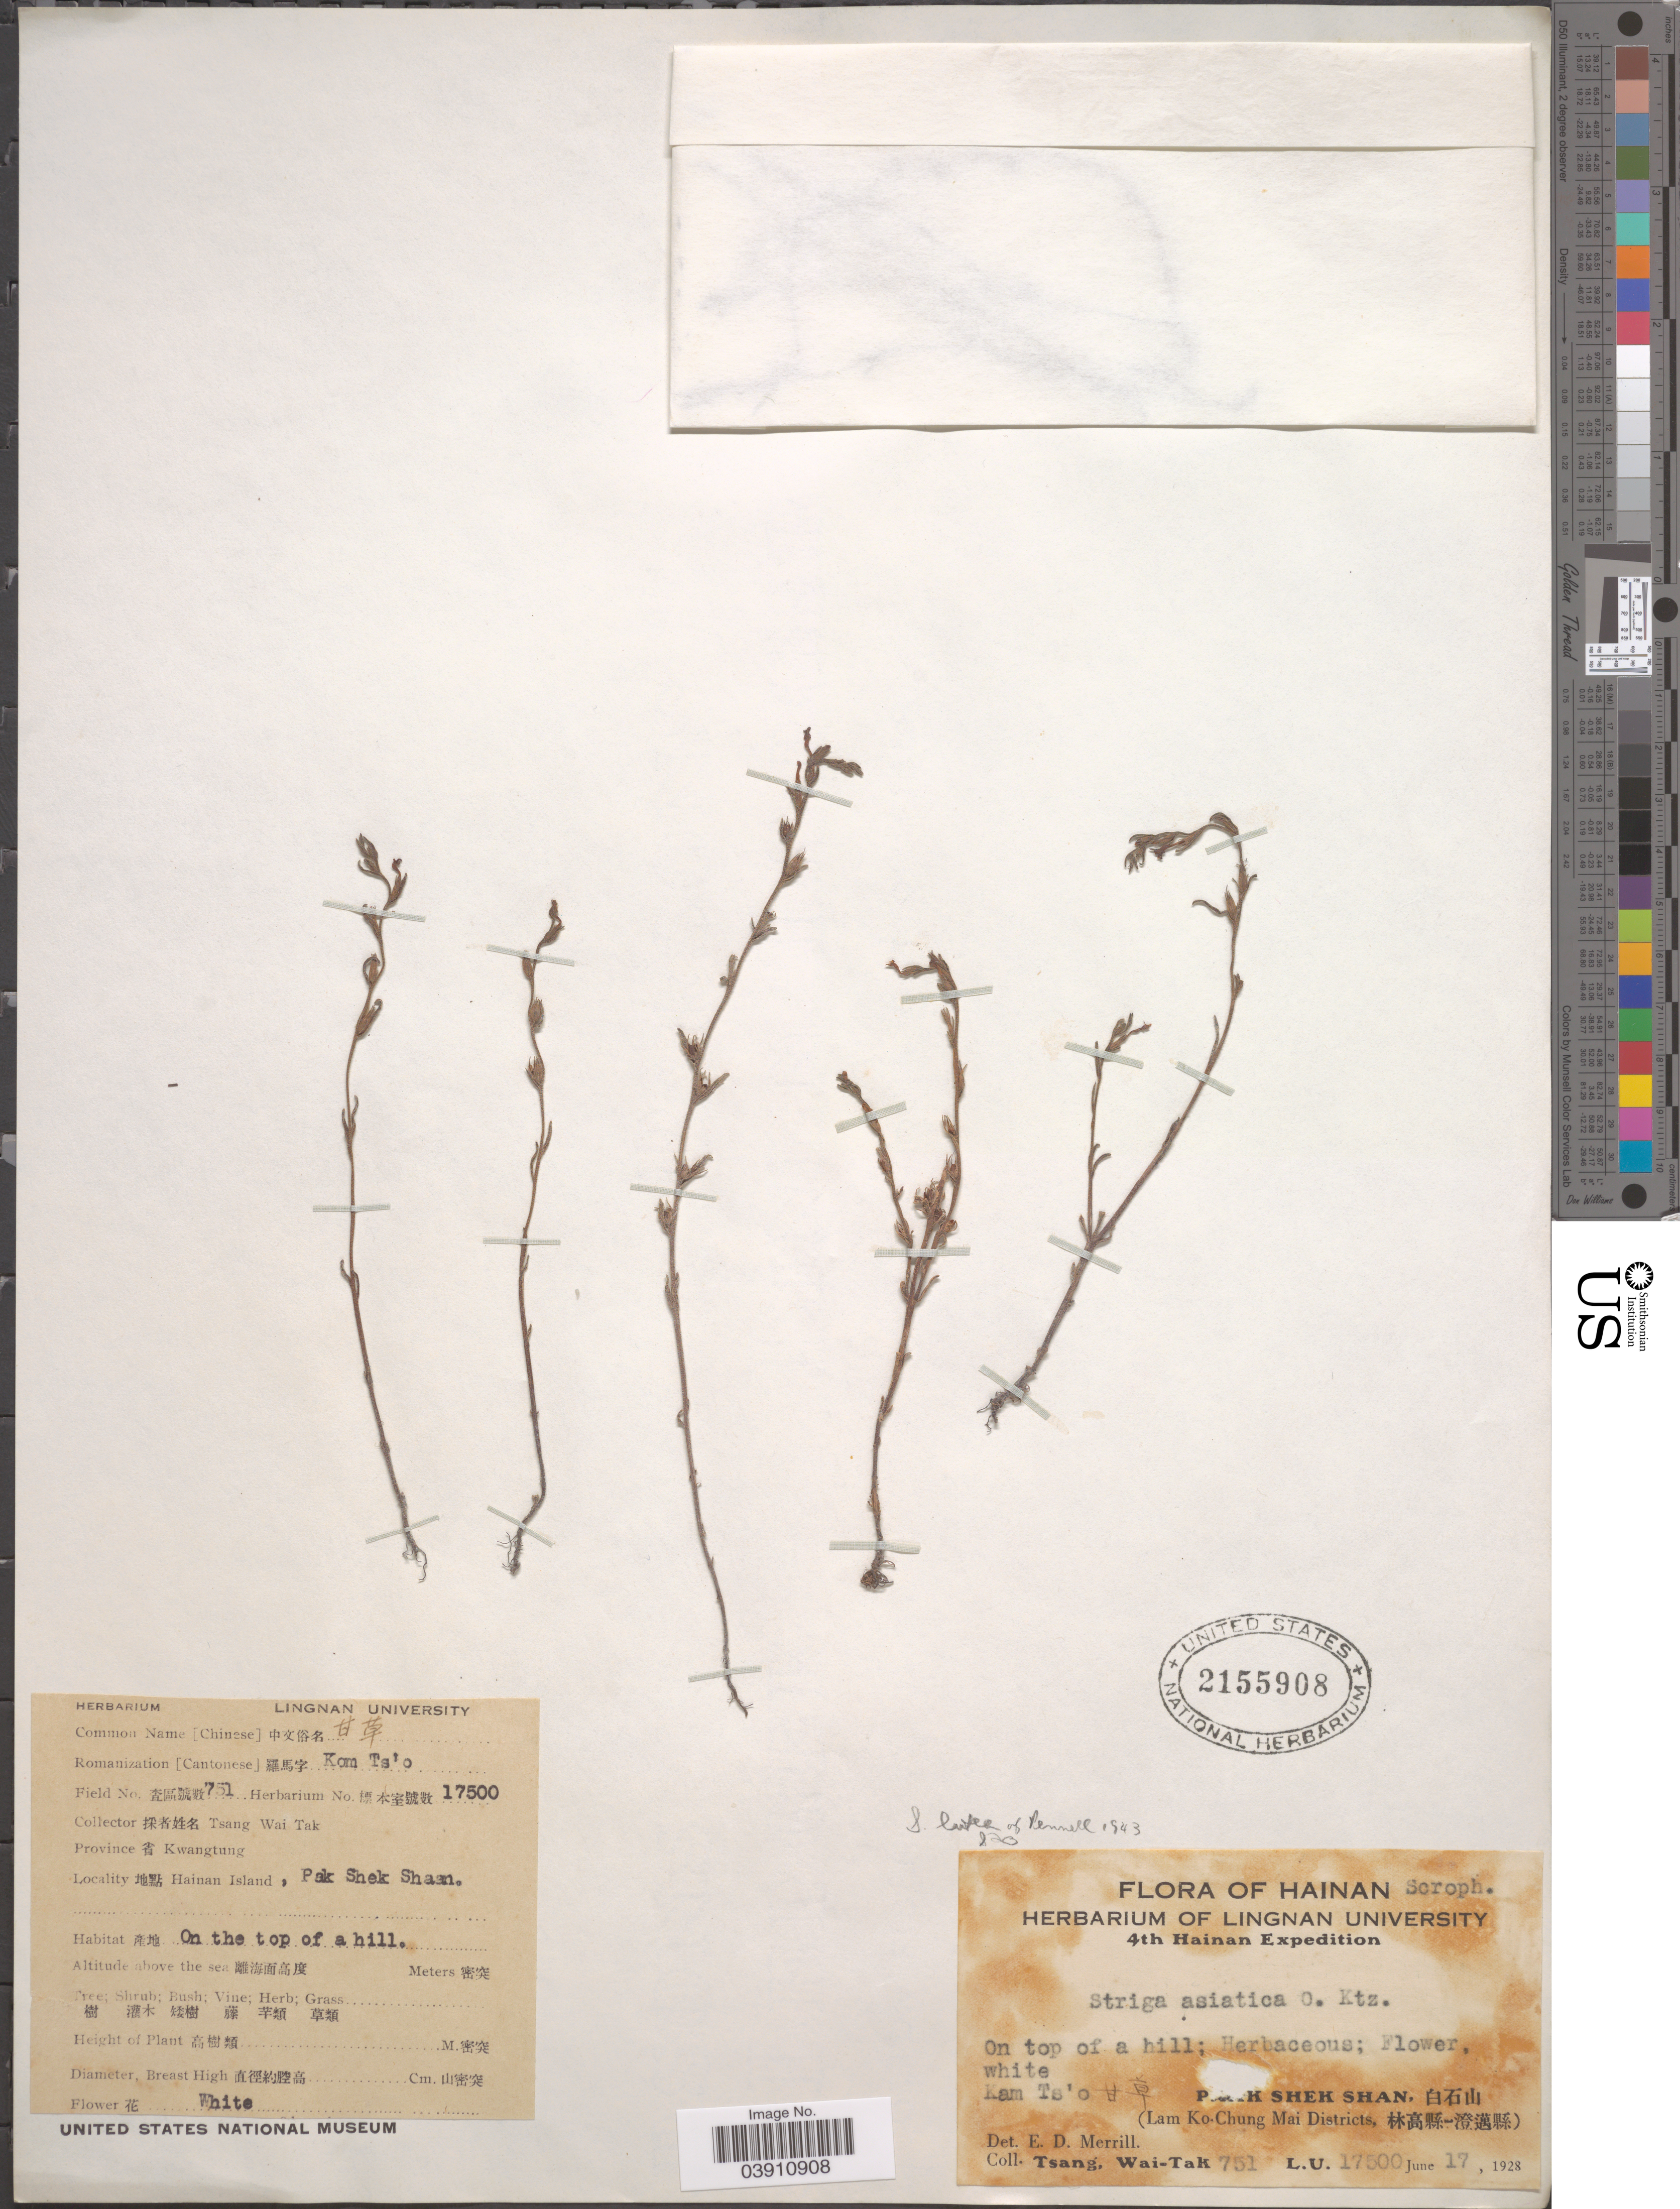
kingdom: Plantae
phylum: Tracheophyta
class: Magnoliopsida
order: Lamiales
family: Orobanchaceae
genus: Striga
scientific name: Striga lutea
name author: Lour.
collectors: W. T. Tsang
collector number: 751 L.U. 17500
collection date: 1928-06-17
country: China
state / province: Guangdong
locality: Kam Ts'o. X. Province Kwangtung, Hainan Island, Pak Shek Shaan. X. (Lam Ko-Chung Mai Districts, X).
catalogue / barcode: US 2155908